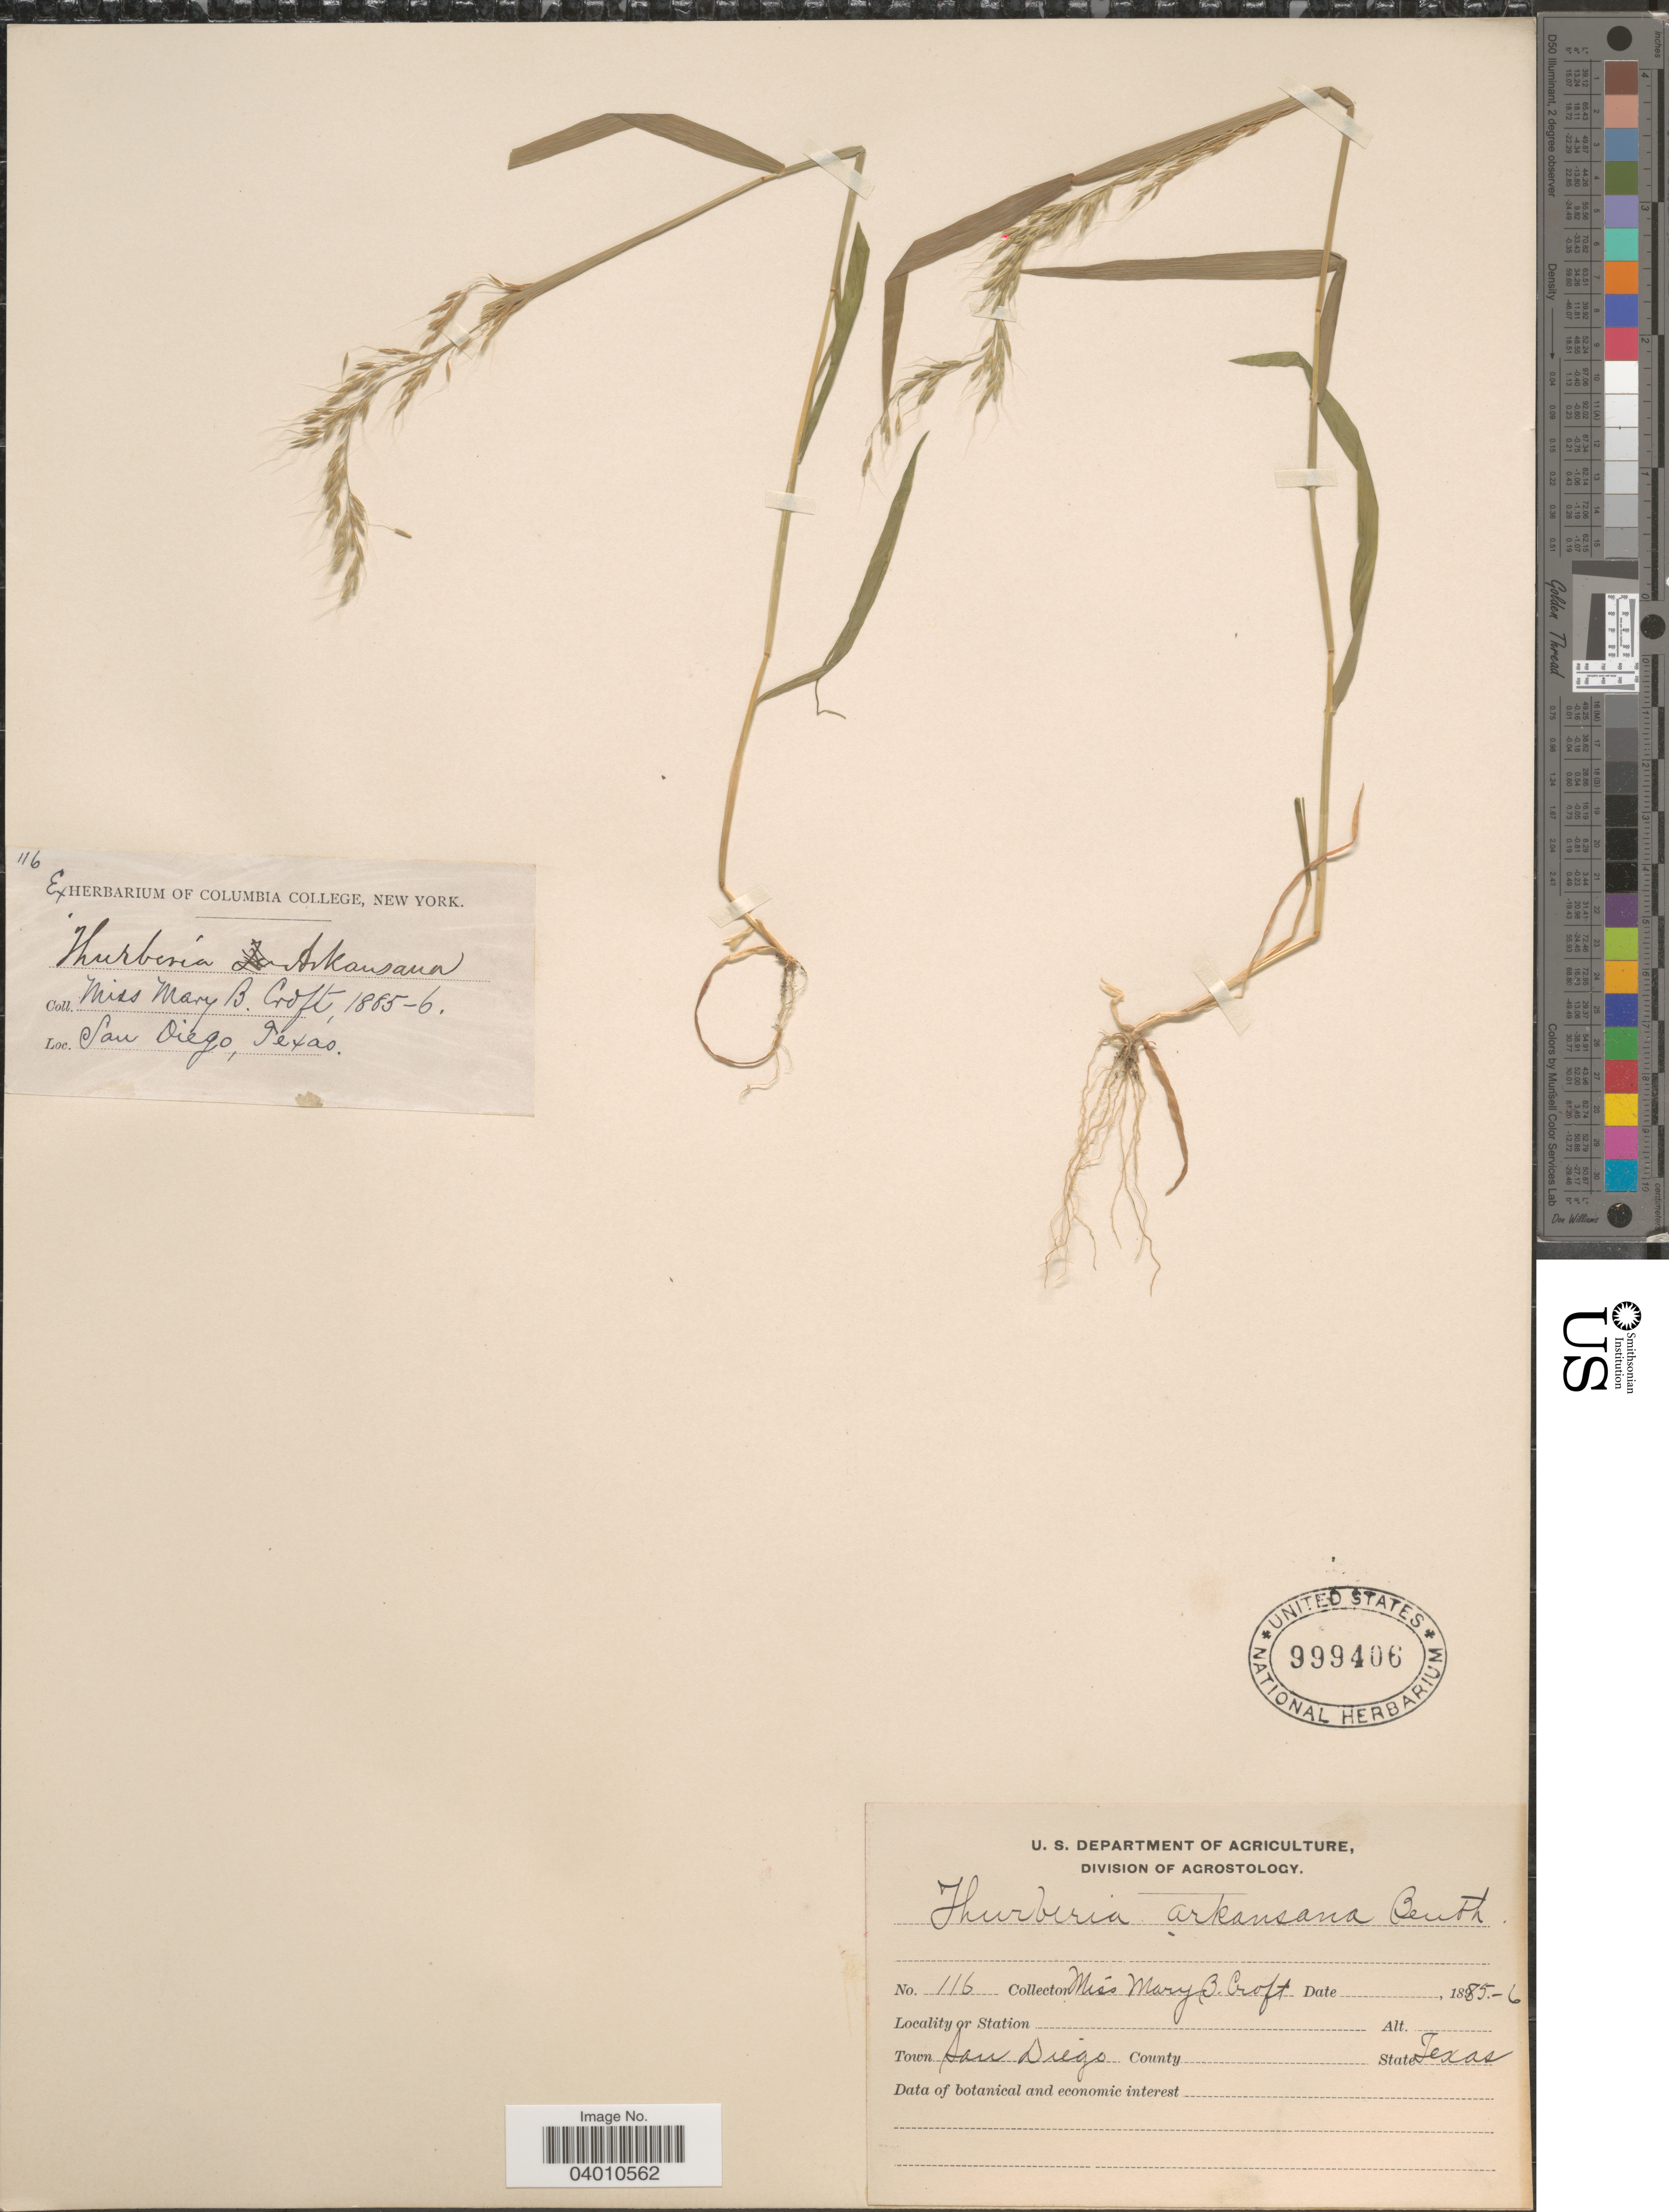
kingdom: Plantae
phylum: Tracheophyta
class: Liliopsida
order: Poales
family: Poaceae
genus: Limnodea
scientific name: Limnodea arkansana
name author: (Nutt.) L.H. Dewey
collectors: M. Croft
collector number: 116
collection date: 1885/1886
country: United States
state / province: Texas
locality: San Diego.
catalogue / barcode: US 999406